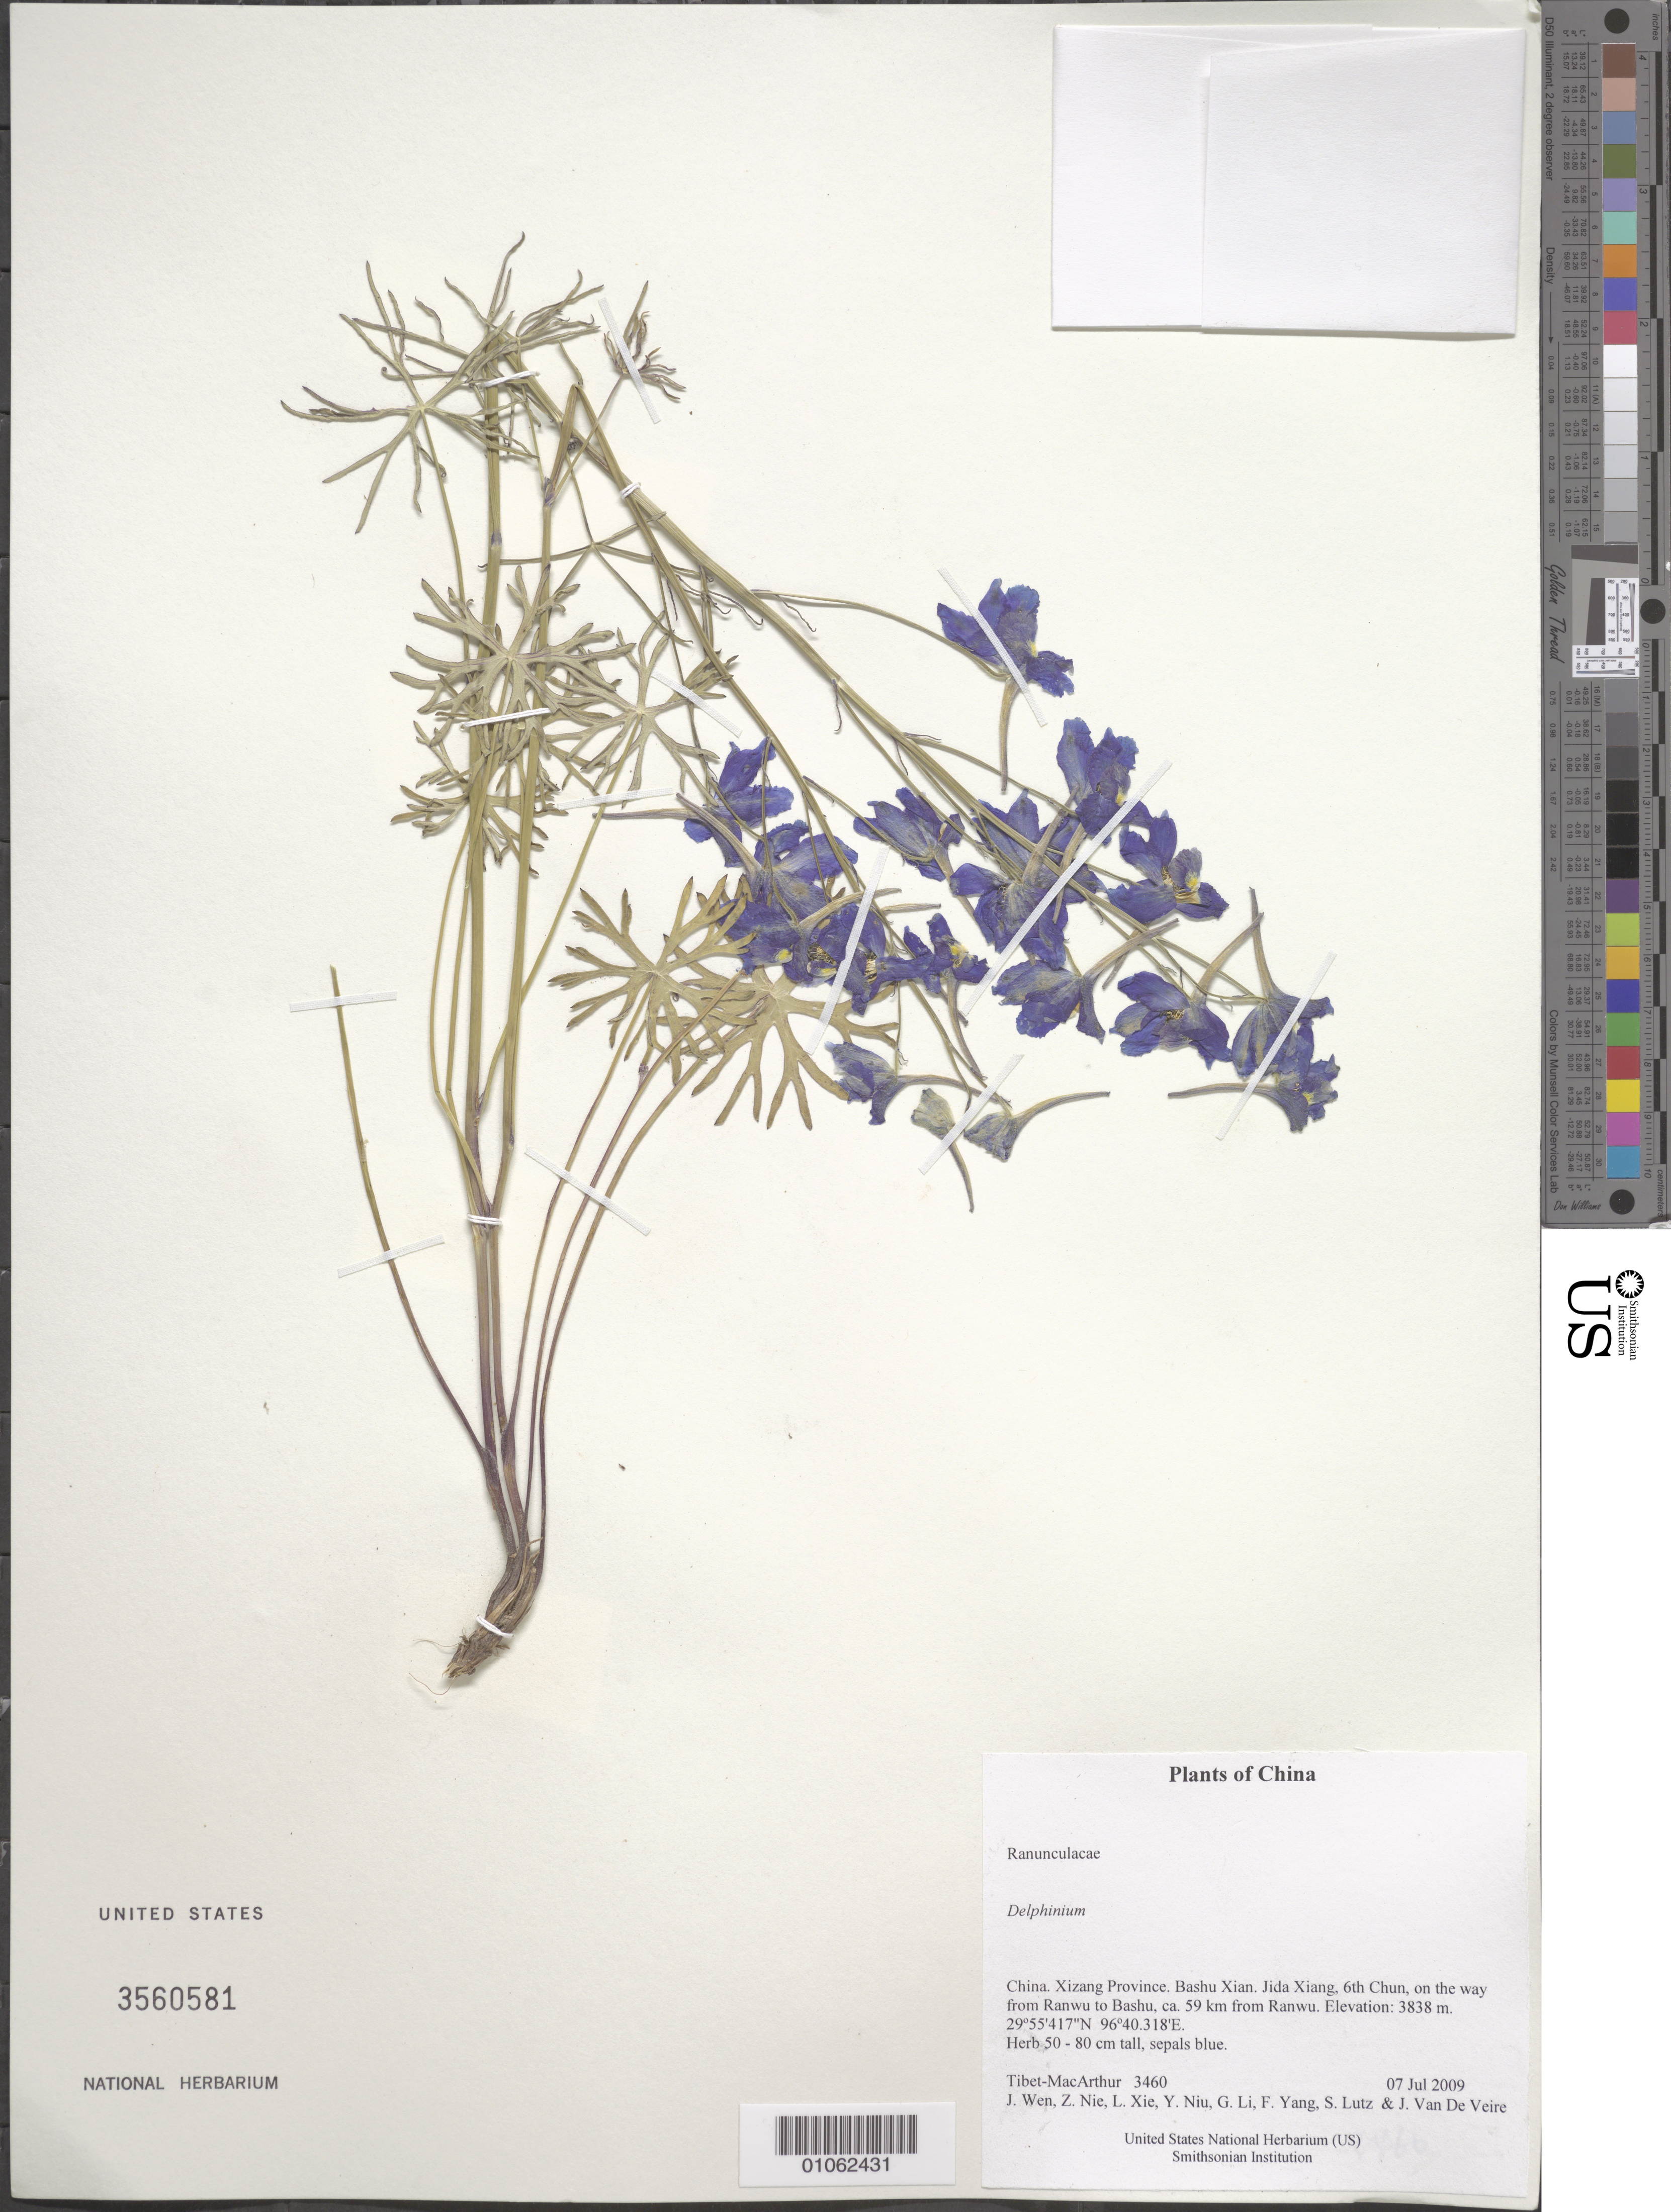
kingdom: Plantae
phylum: Tracheophyta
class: Magnoliopsida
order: Ranunculales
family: Ranunculaceae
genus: Delphinium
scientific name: Delphinium sp.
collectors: Tibet-MacArthur, J. Wen, Z. Nie, L. Xie, Y. Niu, G. Li, F. Yang, S. Lutz & J. Van De Veire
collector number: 3460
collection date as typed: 07 Jul 2009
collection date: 2009-07-07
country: China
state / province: Xizang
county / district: Bashu Xian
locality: Jida Xiang, 6th Chun, on the way from Ranwu to Bashu, ca. 59 km from Ranwu.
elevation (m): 3838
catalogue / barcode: US 3560581